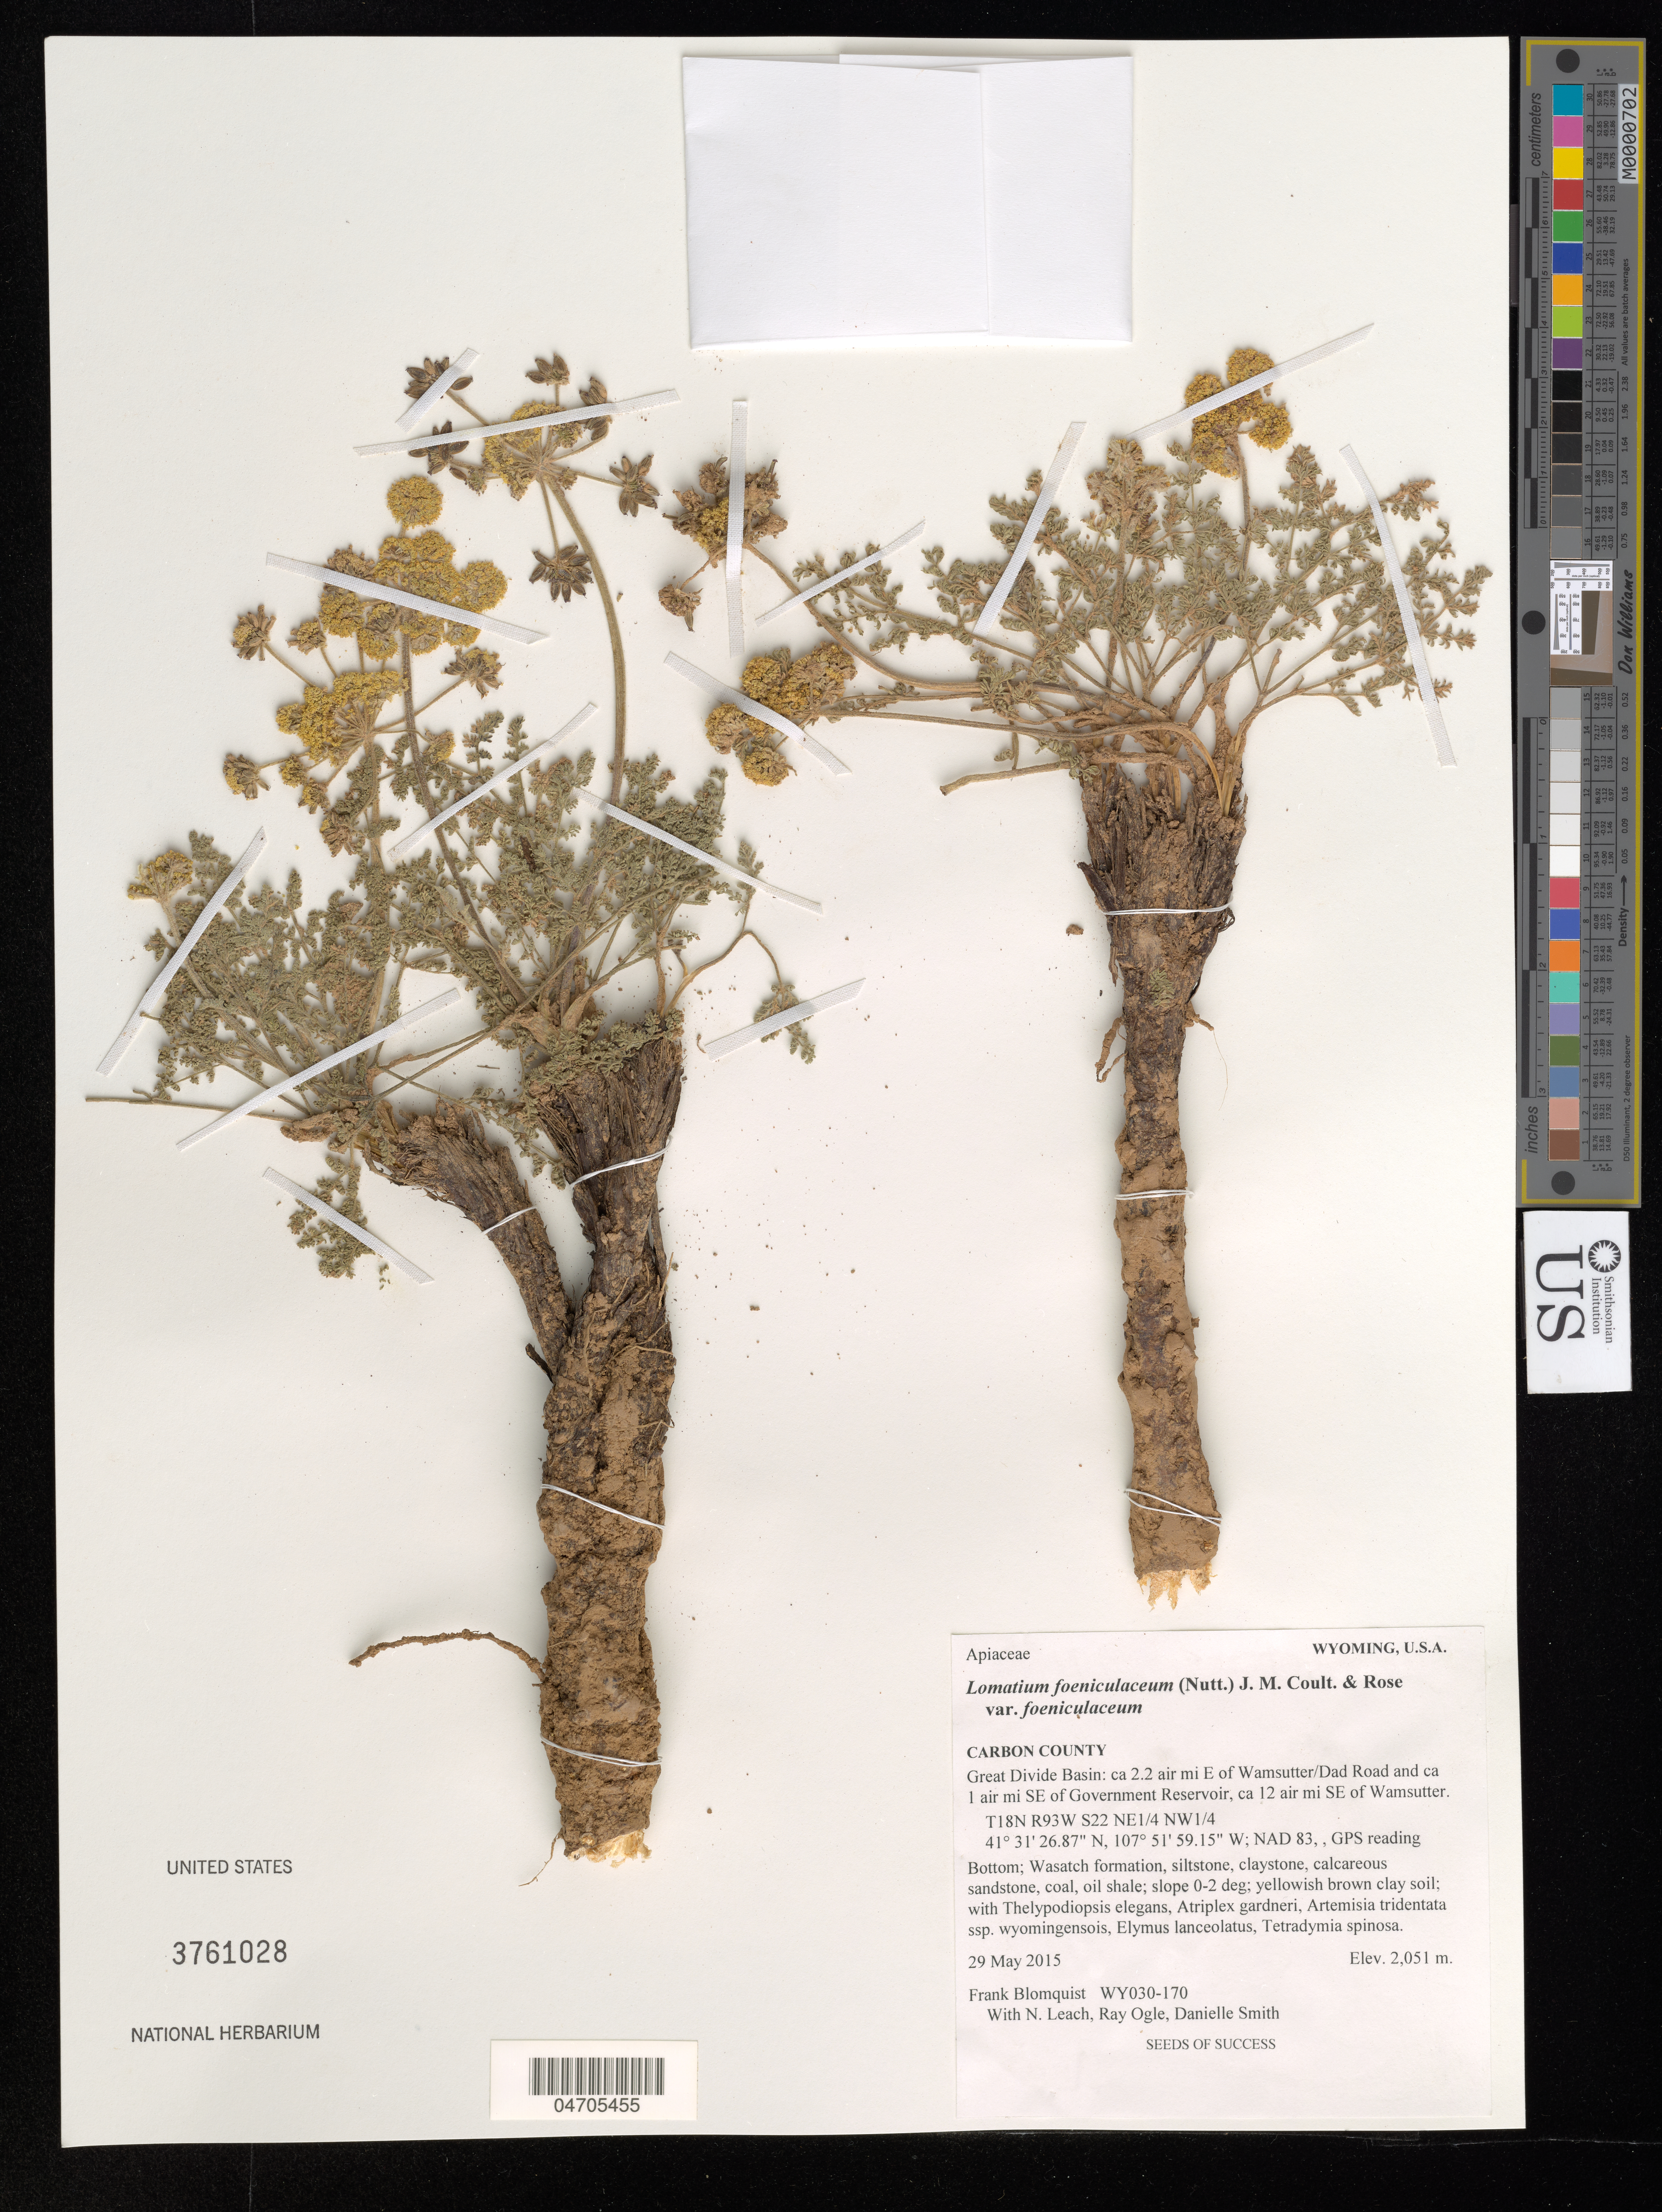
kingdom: Plantae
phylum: Tracheophyta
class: Magnoliopsida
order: Apiales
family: Apiaceae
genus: Lomatium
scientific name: Lomatium foeniculaceum var. foeniculaceum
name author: (Nutt.) J.M. Coult. & Rose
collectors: F. Blomquist, N. Leach, R. Ogle & D. Smith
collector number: WY030-170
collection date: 2015-05-29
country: United States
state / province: Wyoming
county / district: Carbon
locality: Carbon County. Great Divide Basin: ca 2.2 air mi E of Wamsutter/Dad Road and ca 1 air mi SE of Government Reservoir, ca 12 air mi SE of Wamsutter. T18N R93W S22 NE1/4 NW1/4. NAD 83.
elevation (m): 2051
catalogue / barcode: US 3761028